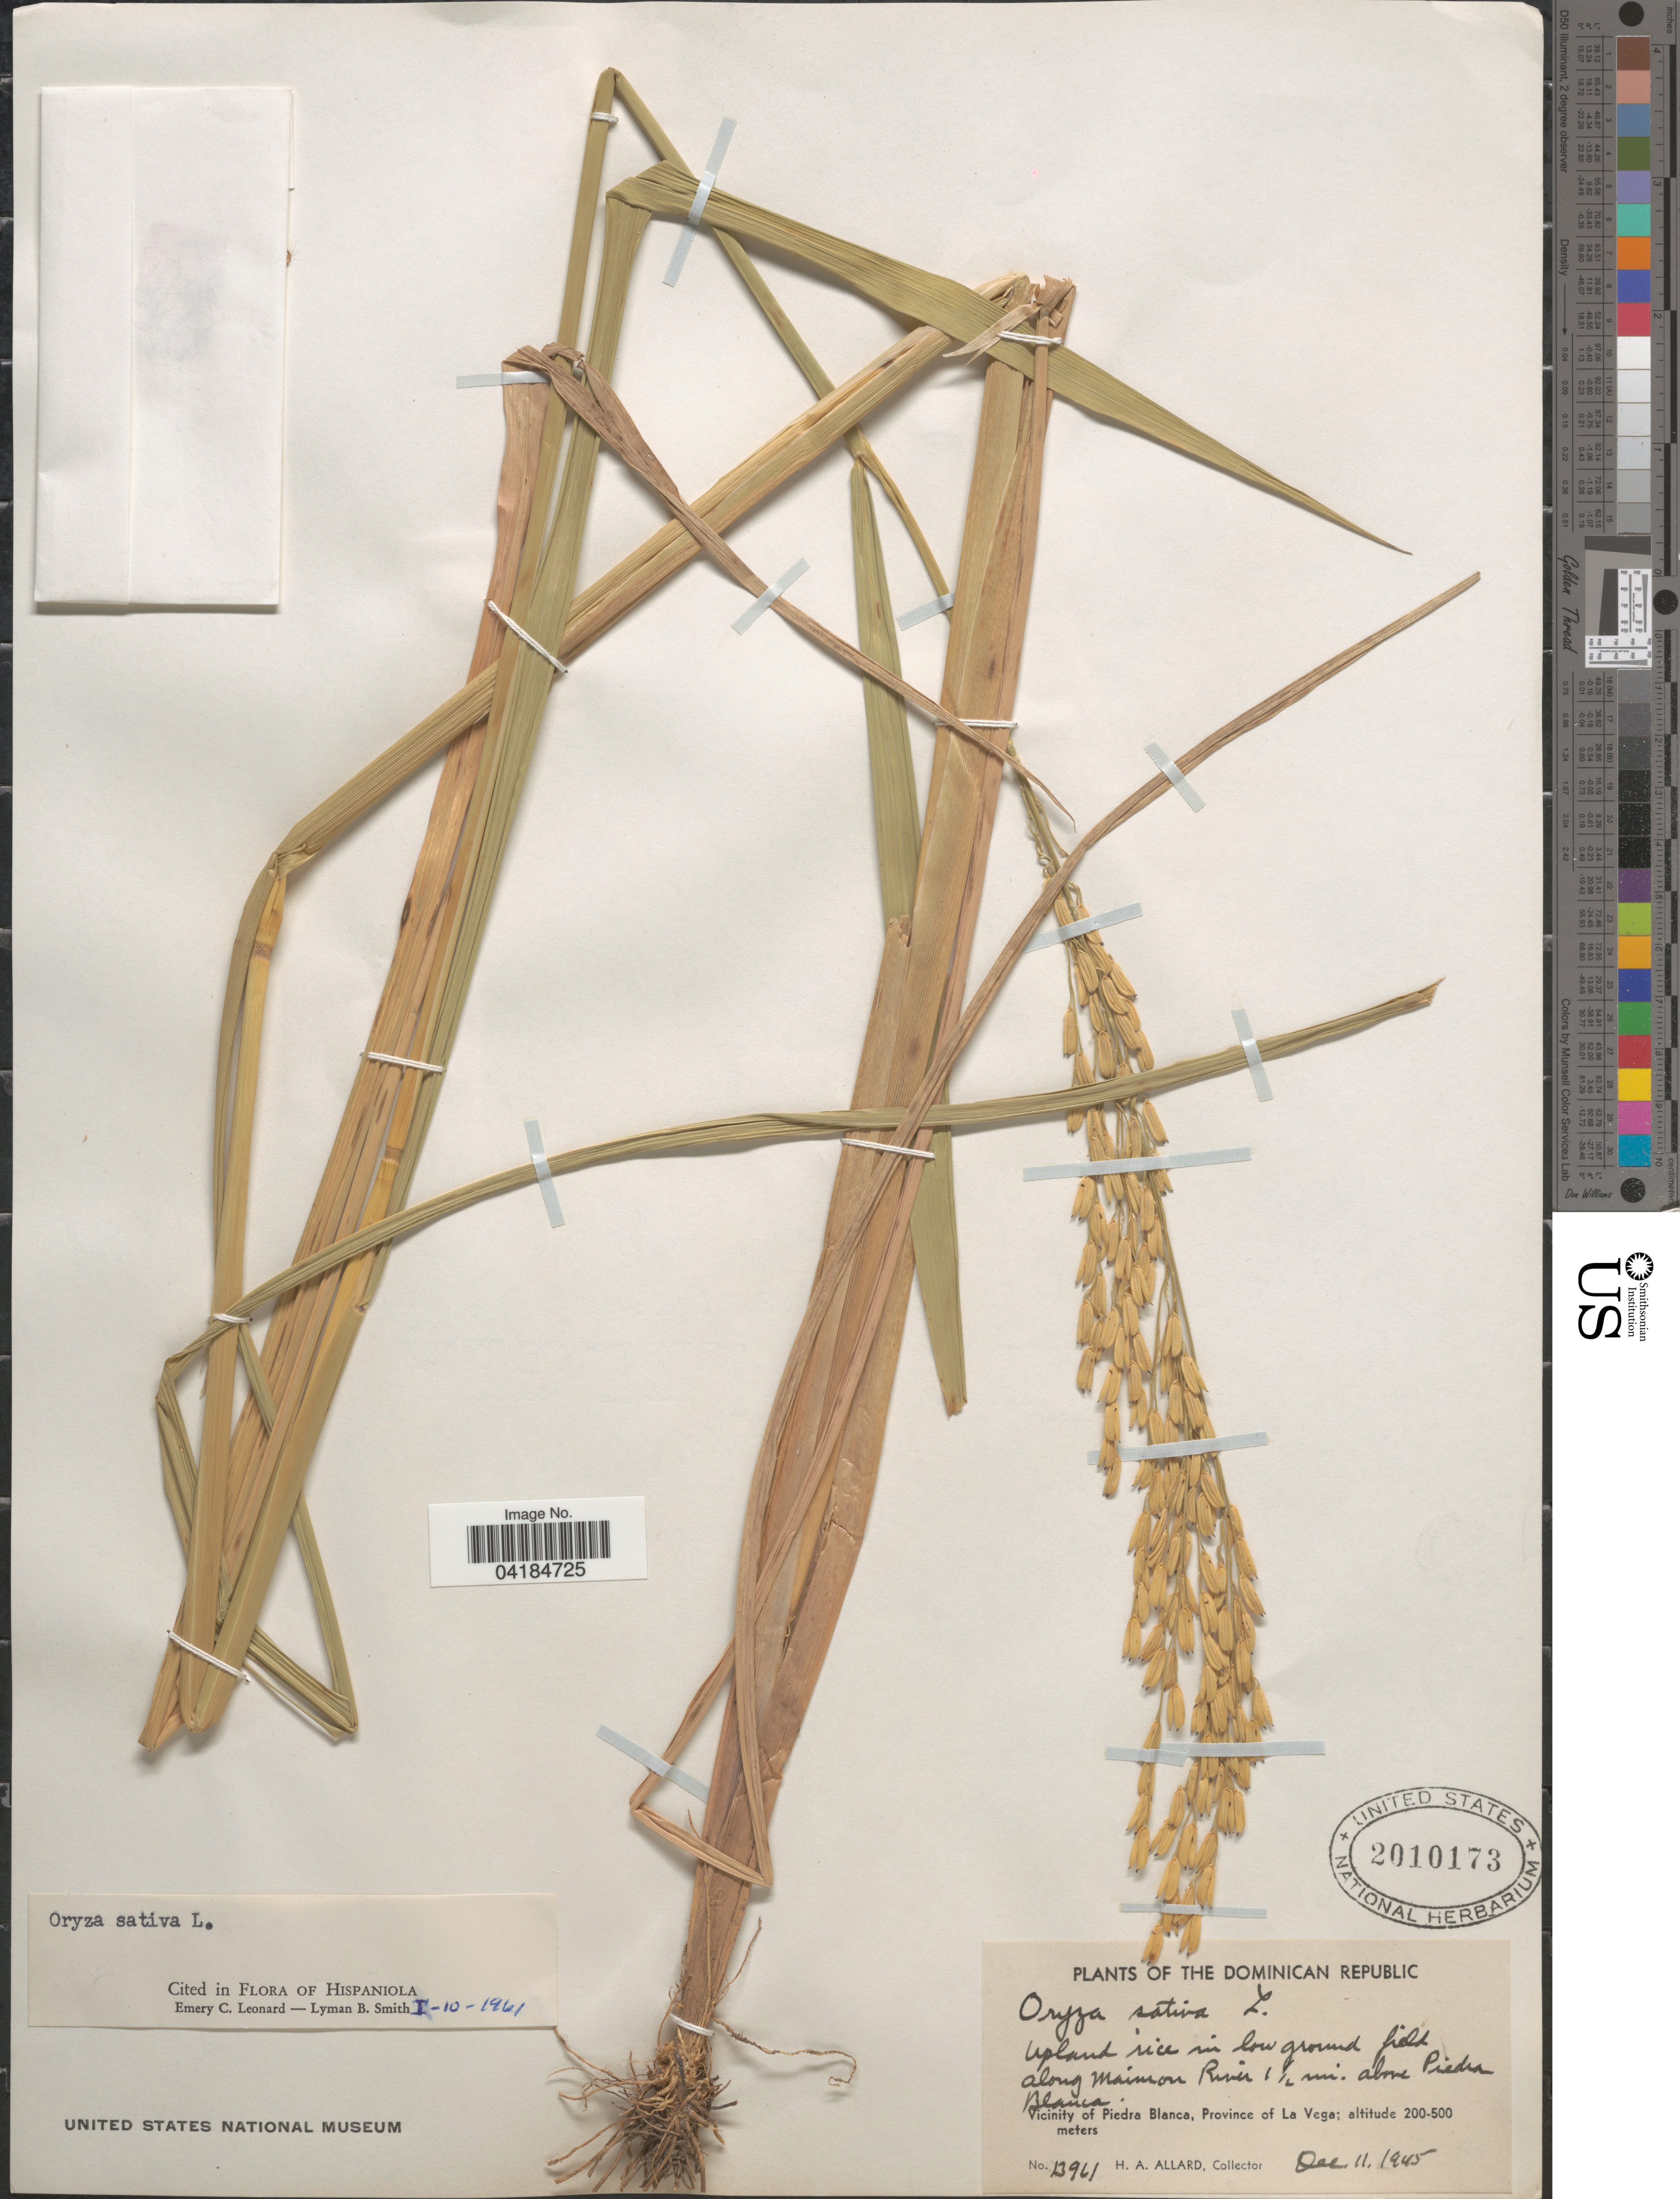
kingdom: Plantae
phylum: Tracheophyta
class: Liliopsida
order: Poales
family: Poaceae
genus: Oryza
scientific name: Oryza sativa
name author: L.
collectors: H. A. Allard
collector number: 13961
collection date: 1945-12-11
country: Dominican Republic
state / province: La Vega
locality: Along Maimon River 1½ mi. above Piedra Blanca. Vicinity of Piedra Blanca.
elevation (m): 200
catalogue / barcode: US 2010173